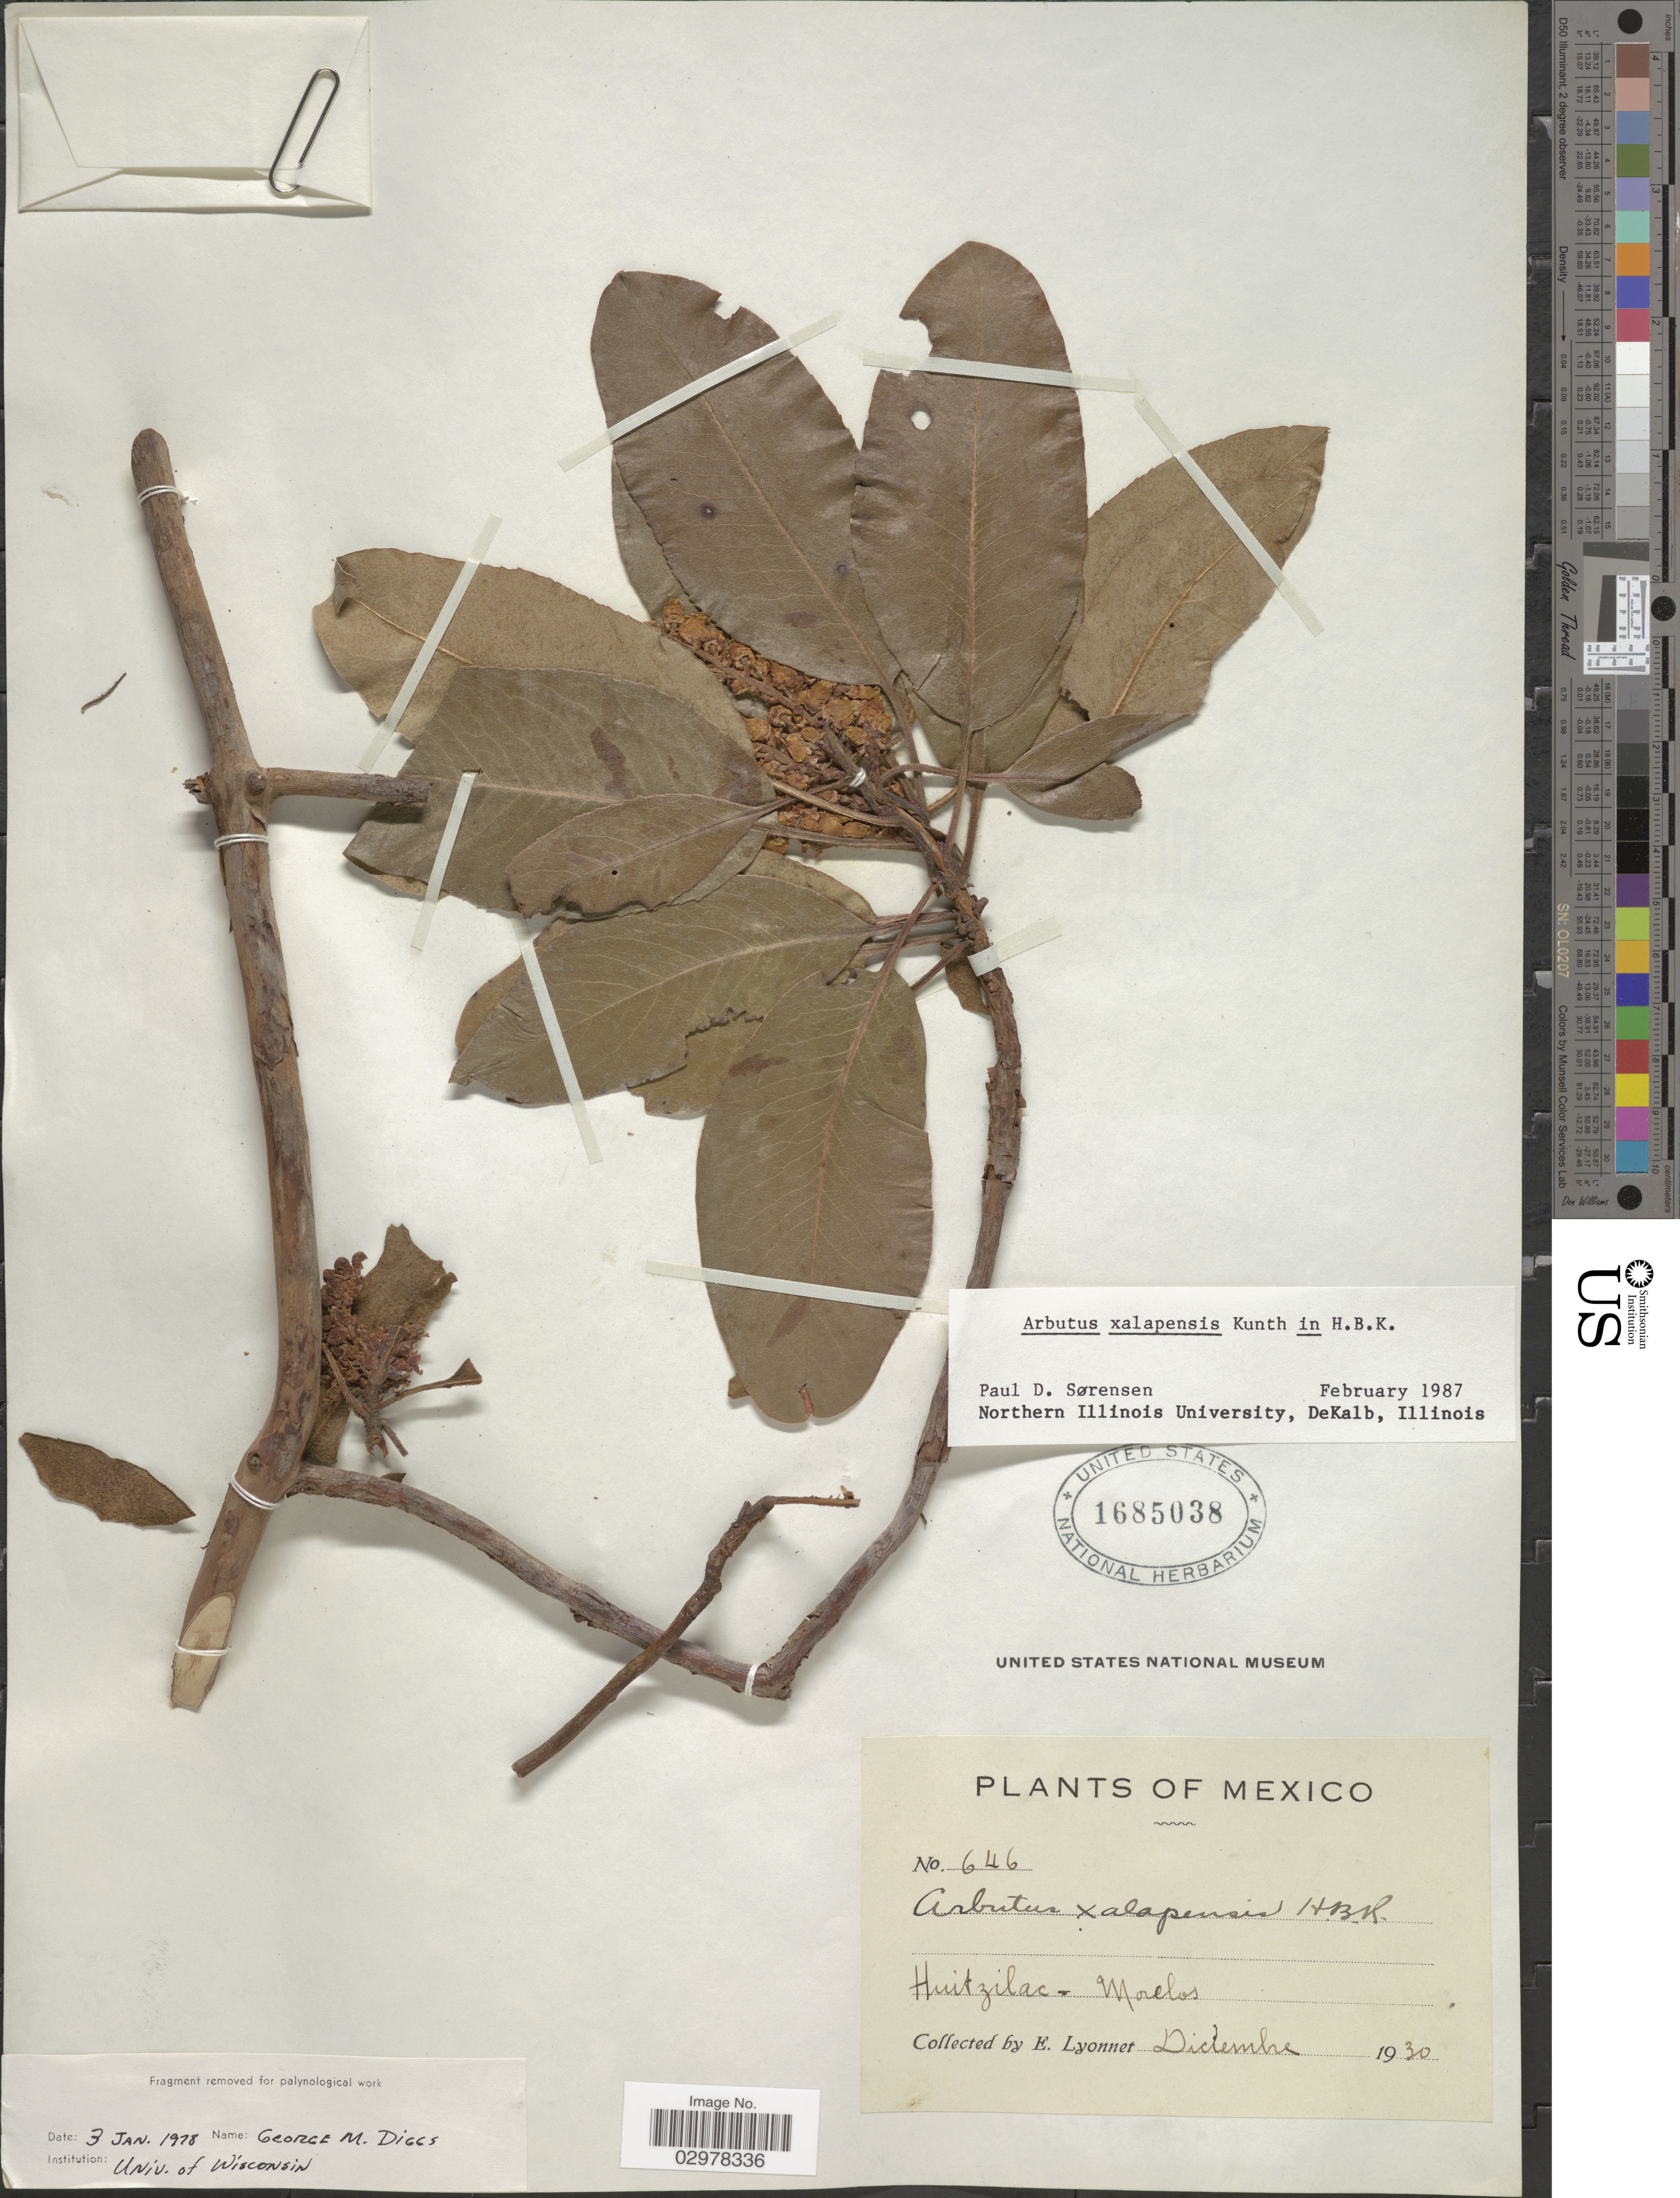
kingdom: Plantae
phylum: Tracheophyta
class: Magnoliopsida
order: Ericales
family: Ericaceae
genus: Arbutus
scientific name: Arbutus xalapensis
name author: Kunth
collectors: E. Lyonnet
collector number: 646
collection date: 1930-12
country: Mexico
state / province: Morelos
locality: Huitzilac-Morelos.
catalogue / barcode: US 1685038